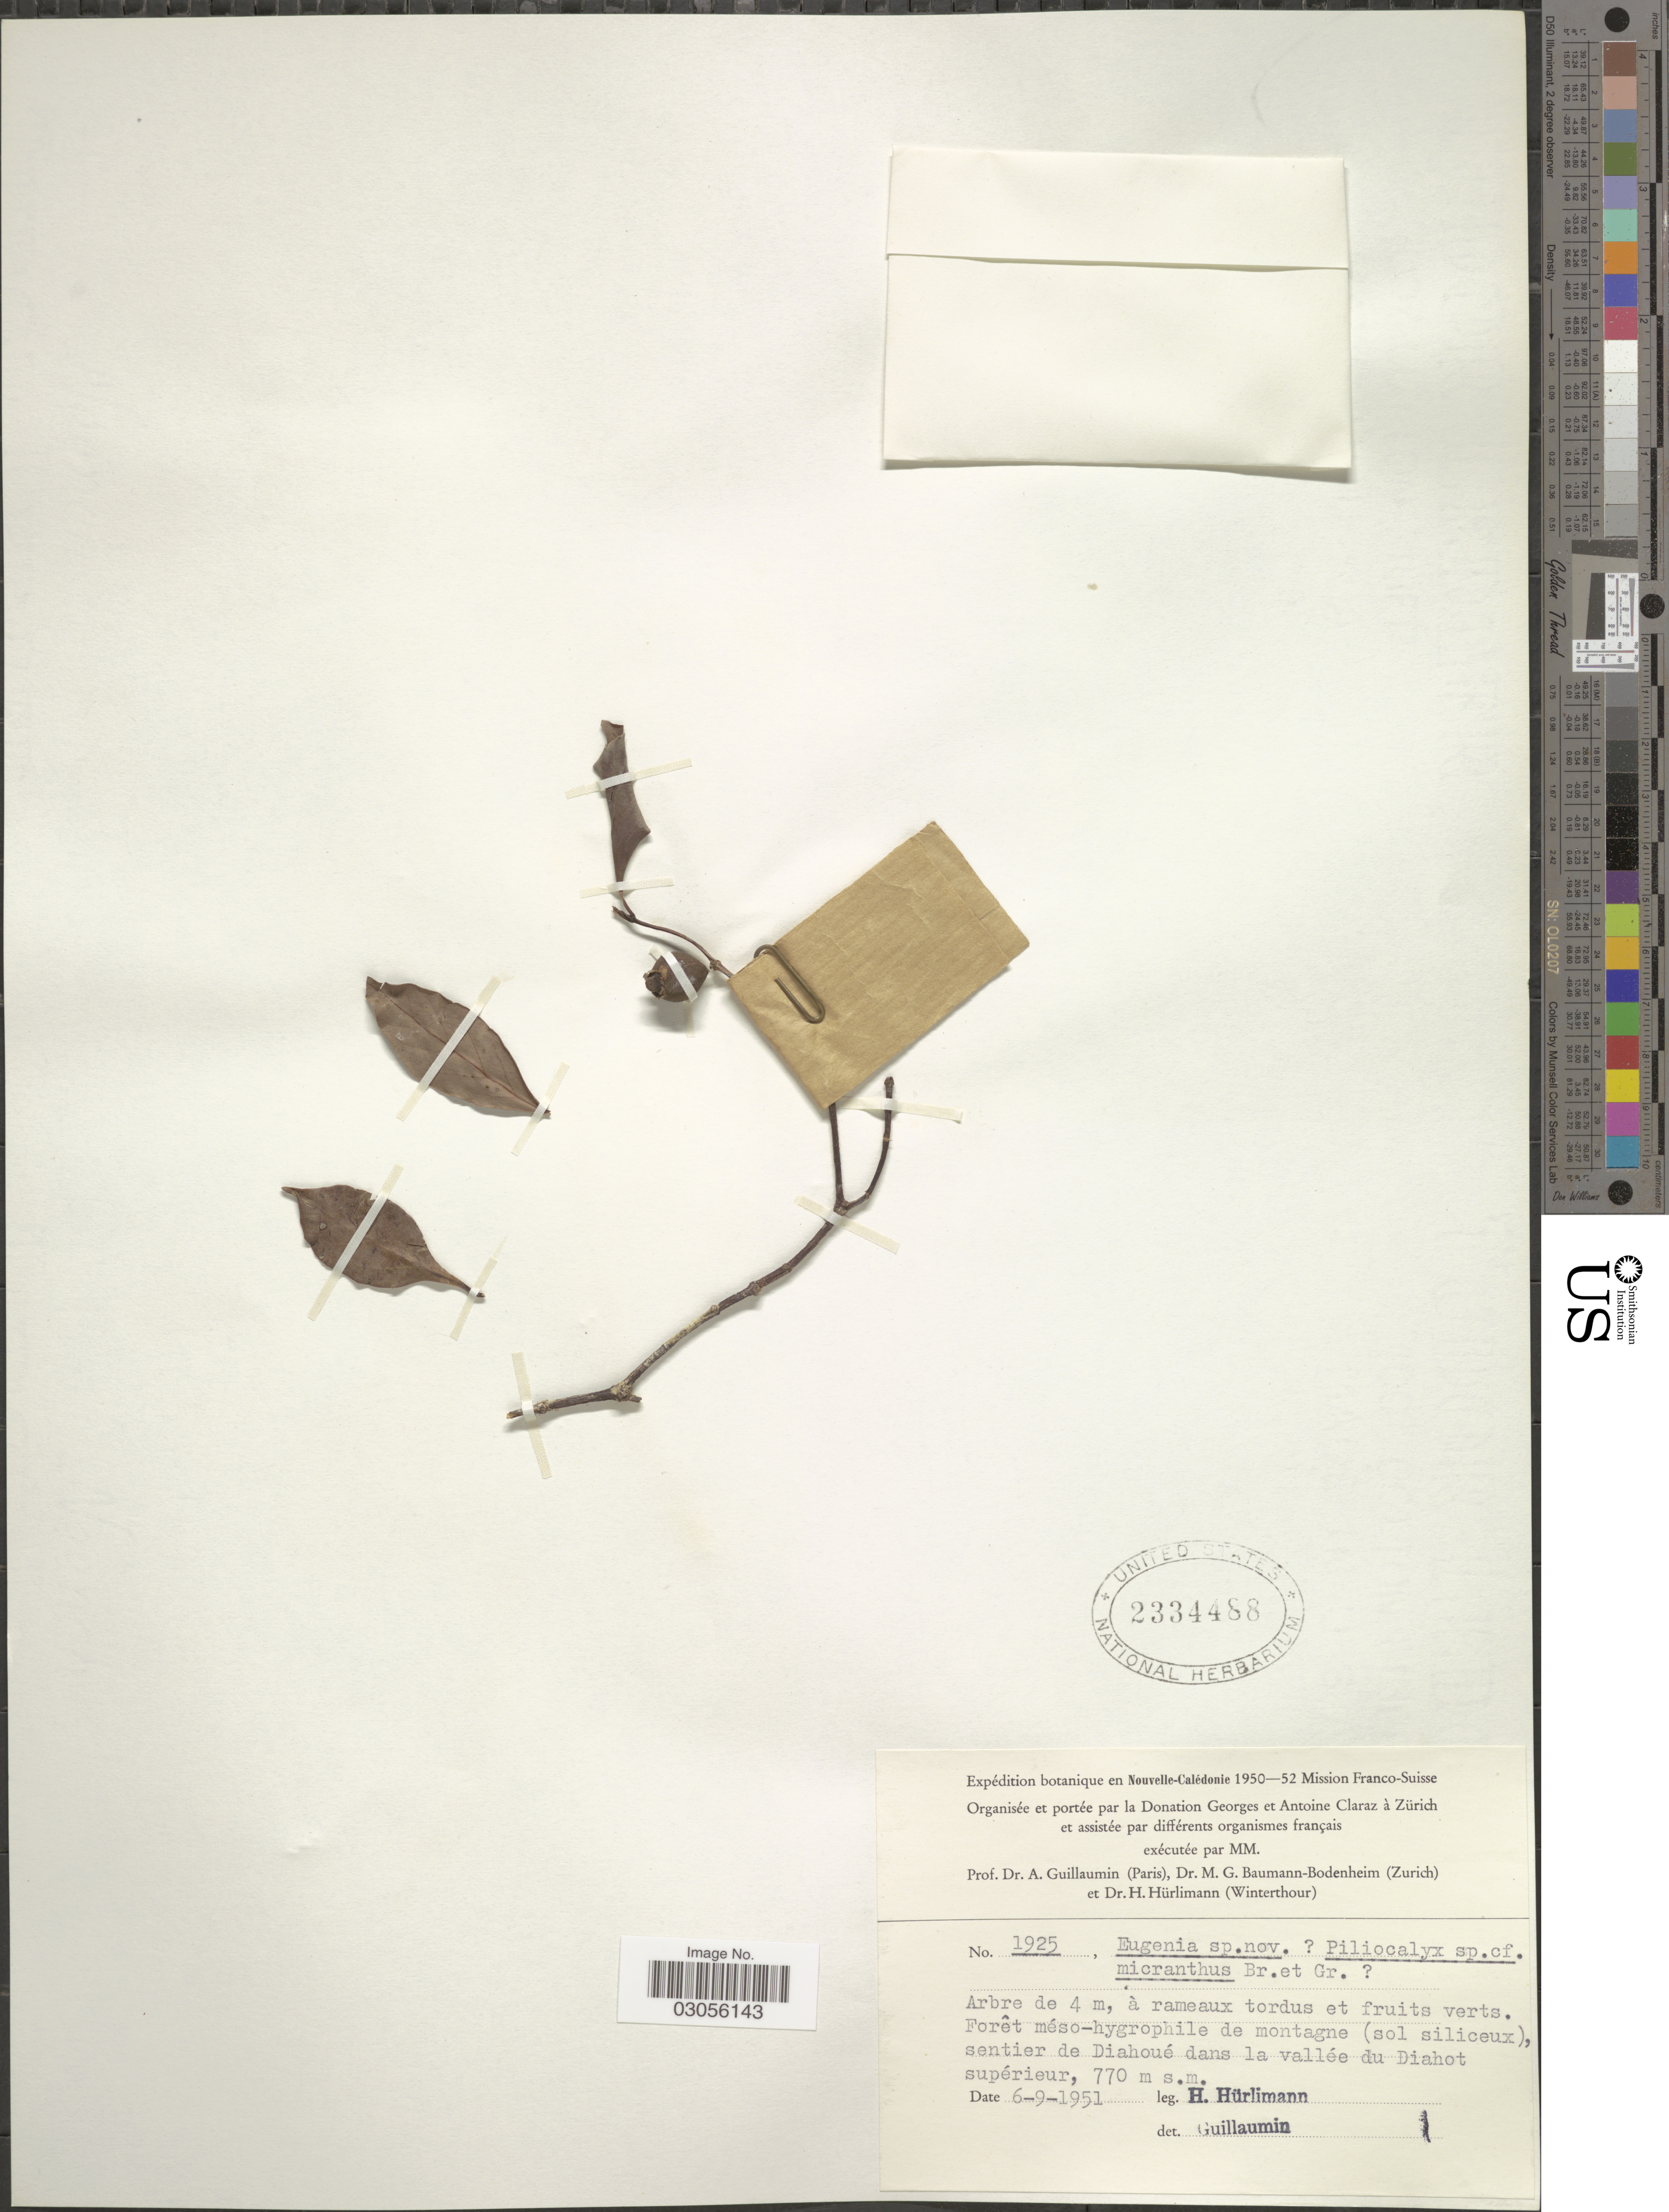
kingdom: Plantae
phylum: Tracheophyta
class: Magnoliopsida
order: Myrtales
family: Myrtaceae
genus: Eugenia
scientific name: Eugenia sp.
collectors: H. Hürlimann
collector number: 1925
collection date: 1951-09-06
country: New Caledonia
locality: Forêt méso-hygrophile de montagne (sol siliceux), sentier de Diahoué dans la vallée du Diahot supérieur.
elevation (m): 770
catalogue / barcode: US 2334488